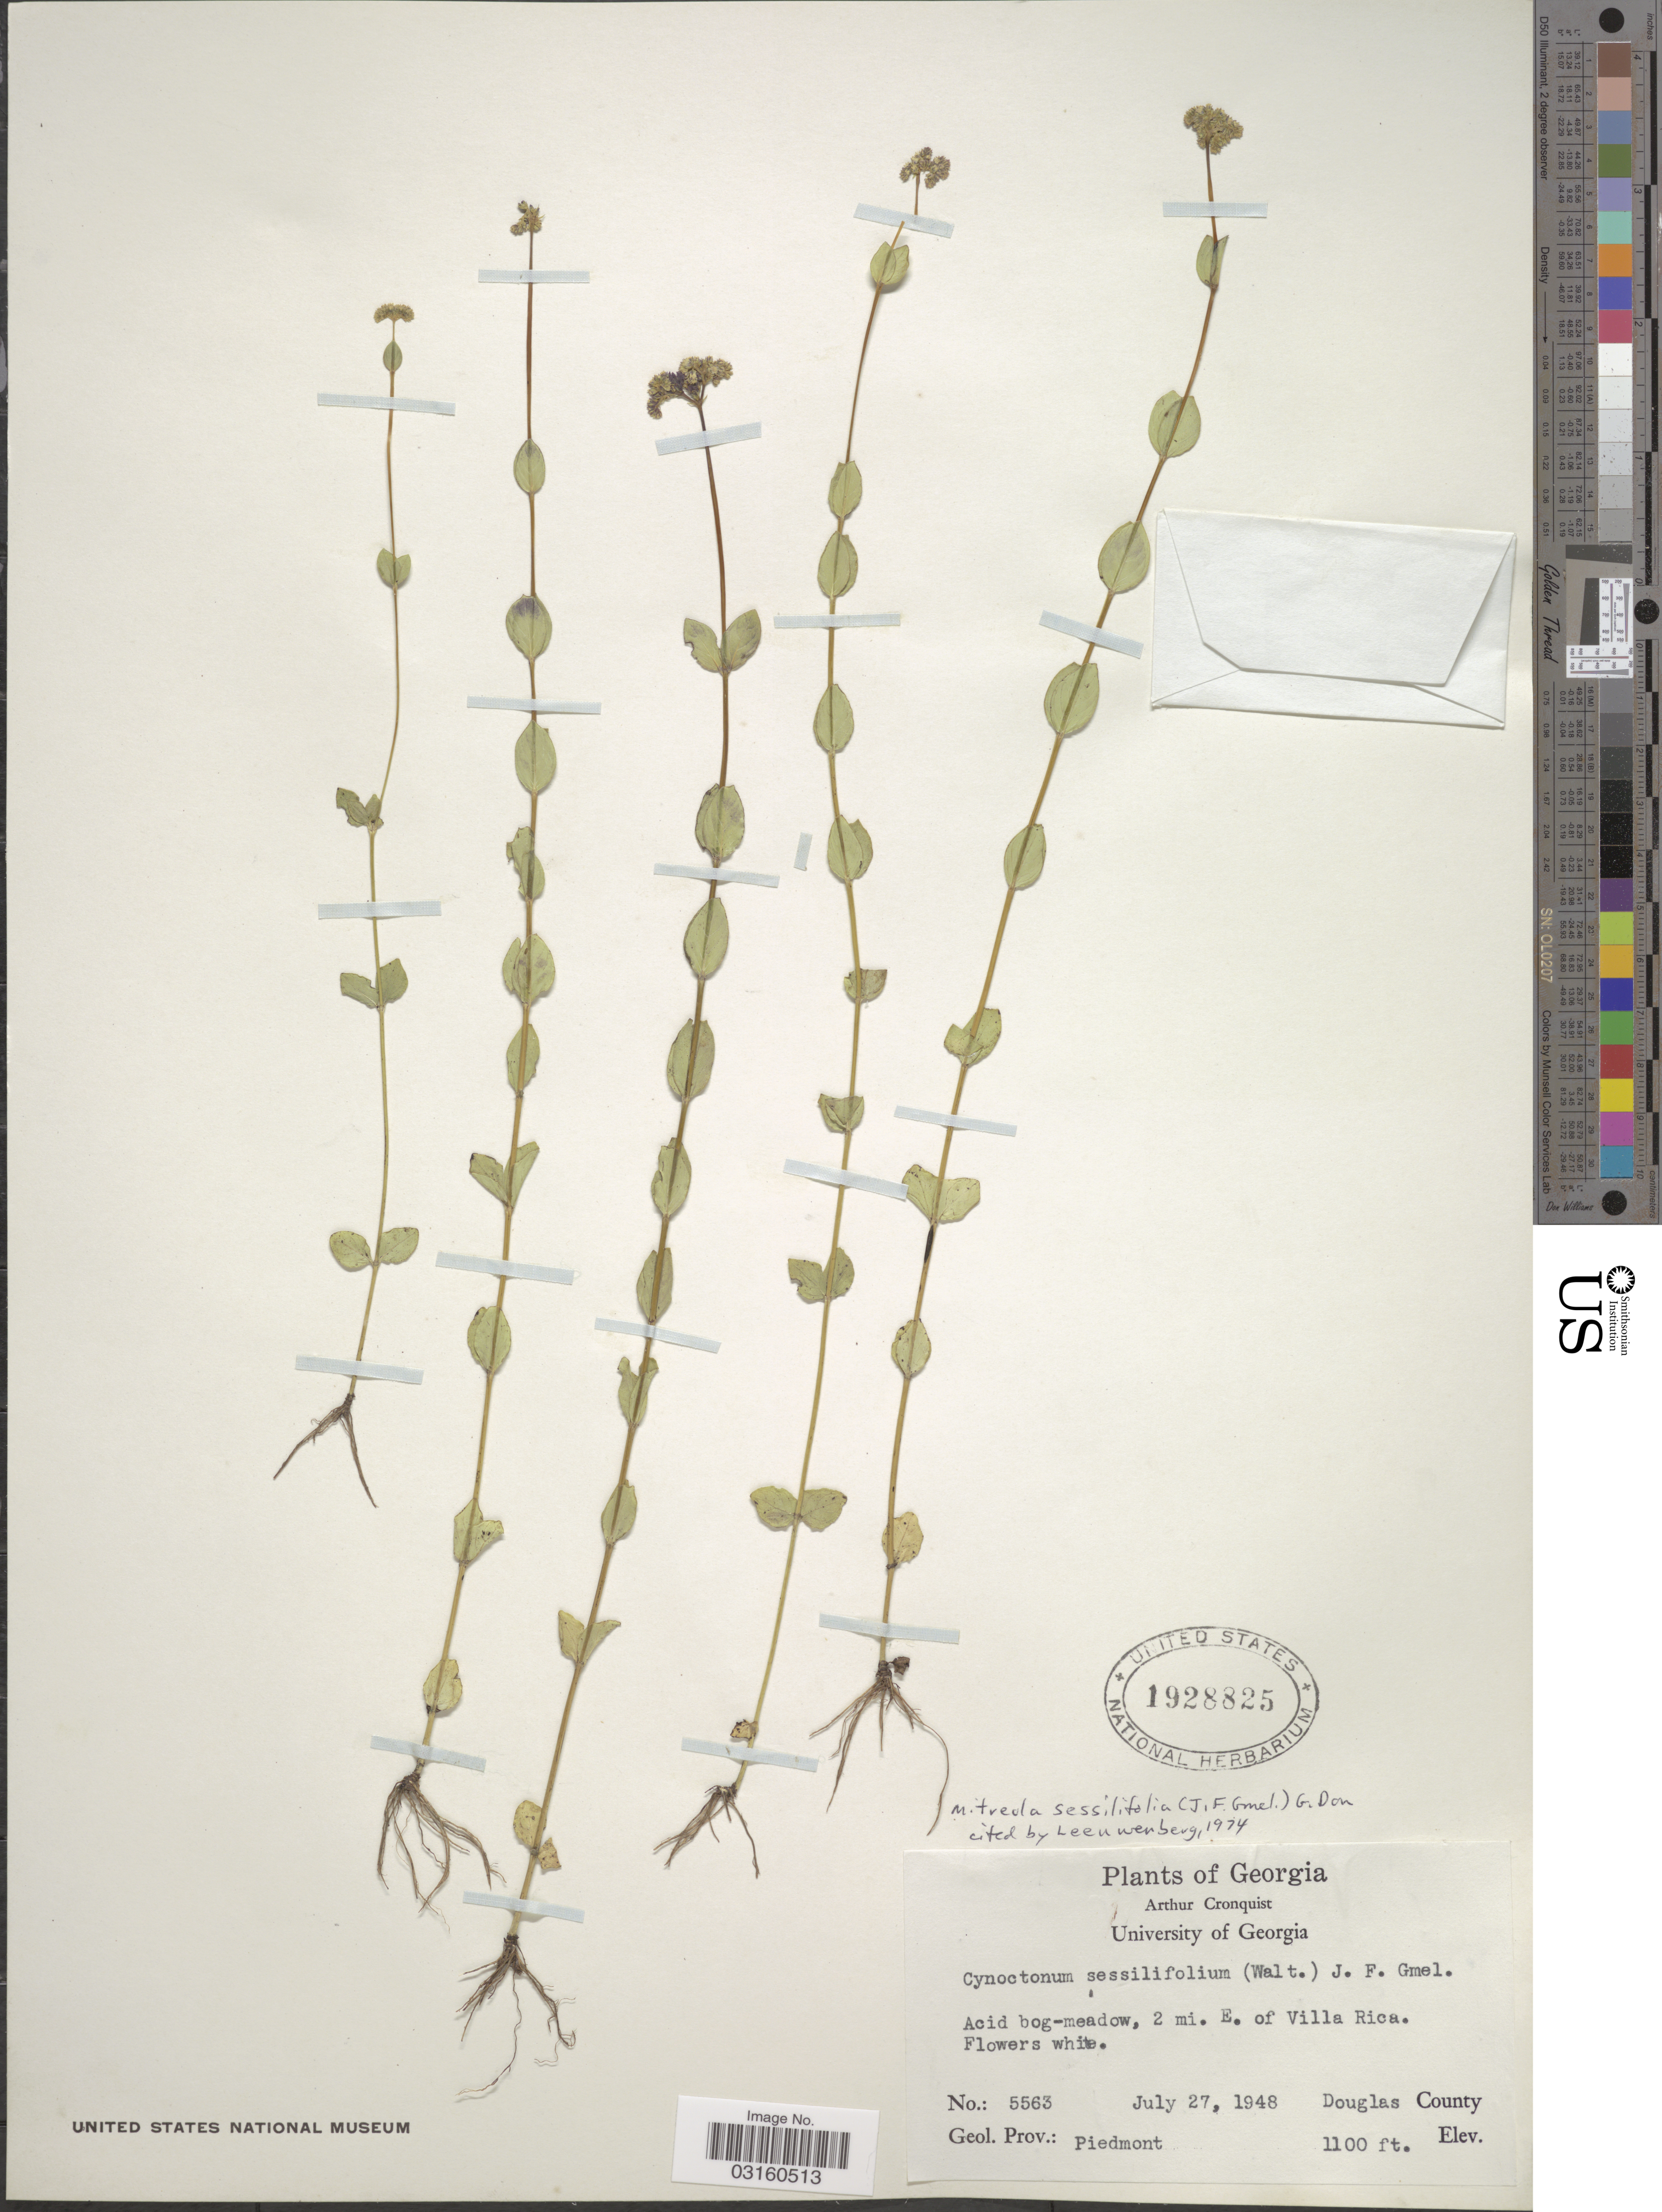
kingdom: Plantae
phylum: Tracheophyta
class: Magnoliopsida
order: Gentianales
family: Loganiaceae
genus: Mitreola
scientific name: Mitreola sessilifolia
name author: (J.F. Gmel.) G. Don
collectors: A. J. Cronquist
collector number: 5563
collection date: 1948-07-27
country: United States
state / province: Georgia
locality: Acid, bog-meadow, 2 mi. E. of Villa Rica. Douglas County. Geol. Prov.: Piedmont.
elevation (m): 335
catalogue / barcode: US 1928825